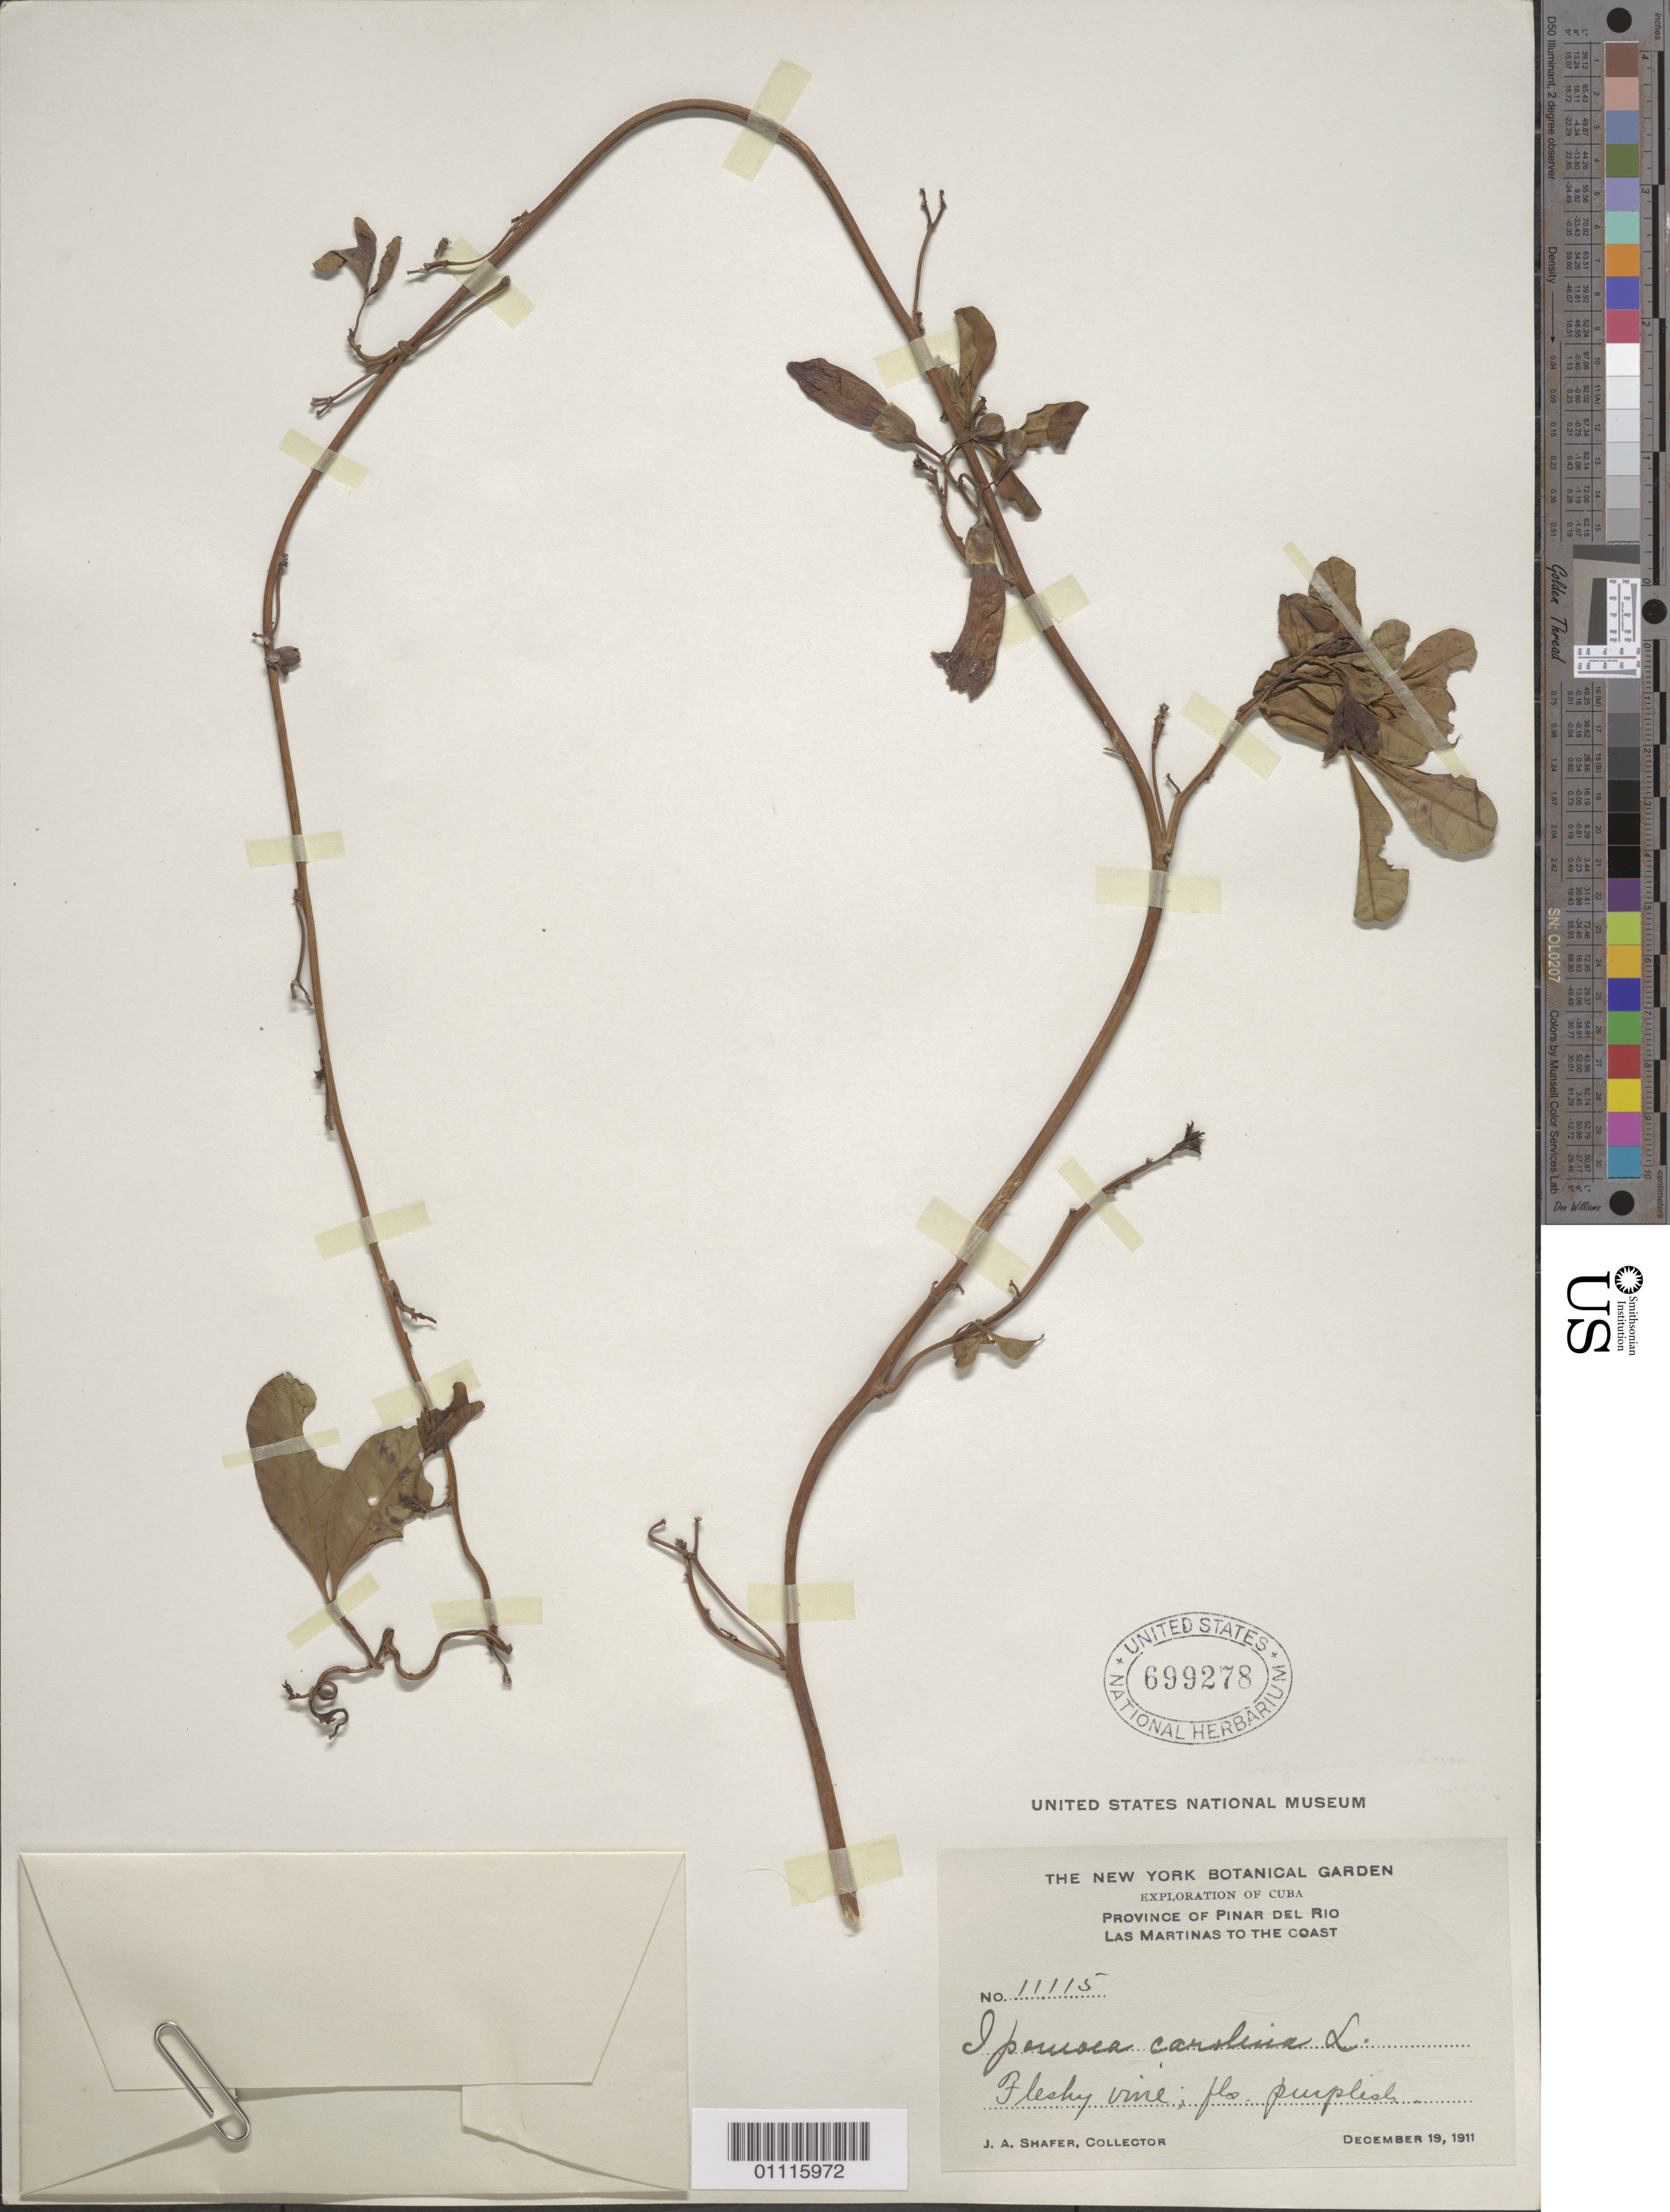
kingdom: Plantae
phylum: Tracheophyta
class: Magnoliopsida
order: Solanales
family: Convolvulaceae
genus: Ipomoea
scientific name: Ipomoea carolina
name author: L.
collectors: J. A. Shafer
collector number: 11115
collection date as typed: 19 Dec 1911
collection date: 1911-12-19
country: Cuba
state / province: Pinar del Rio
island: Cuba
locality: Las Martinas to the coast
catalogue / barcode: US 699278